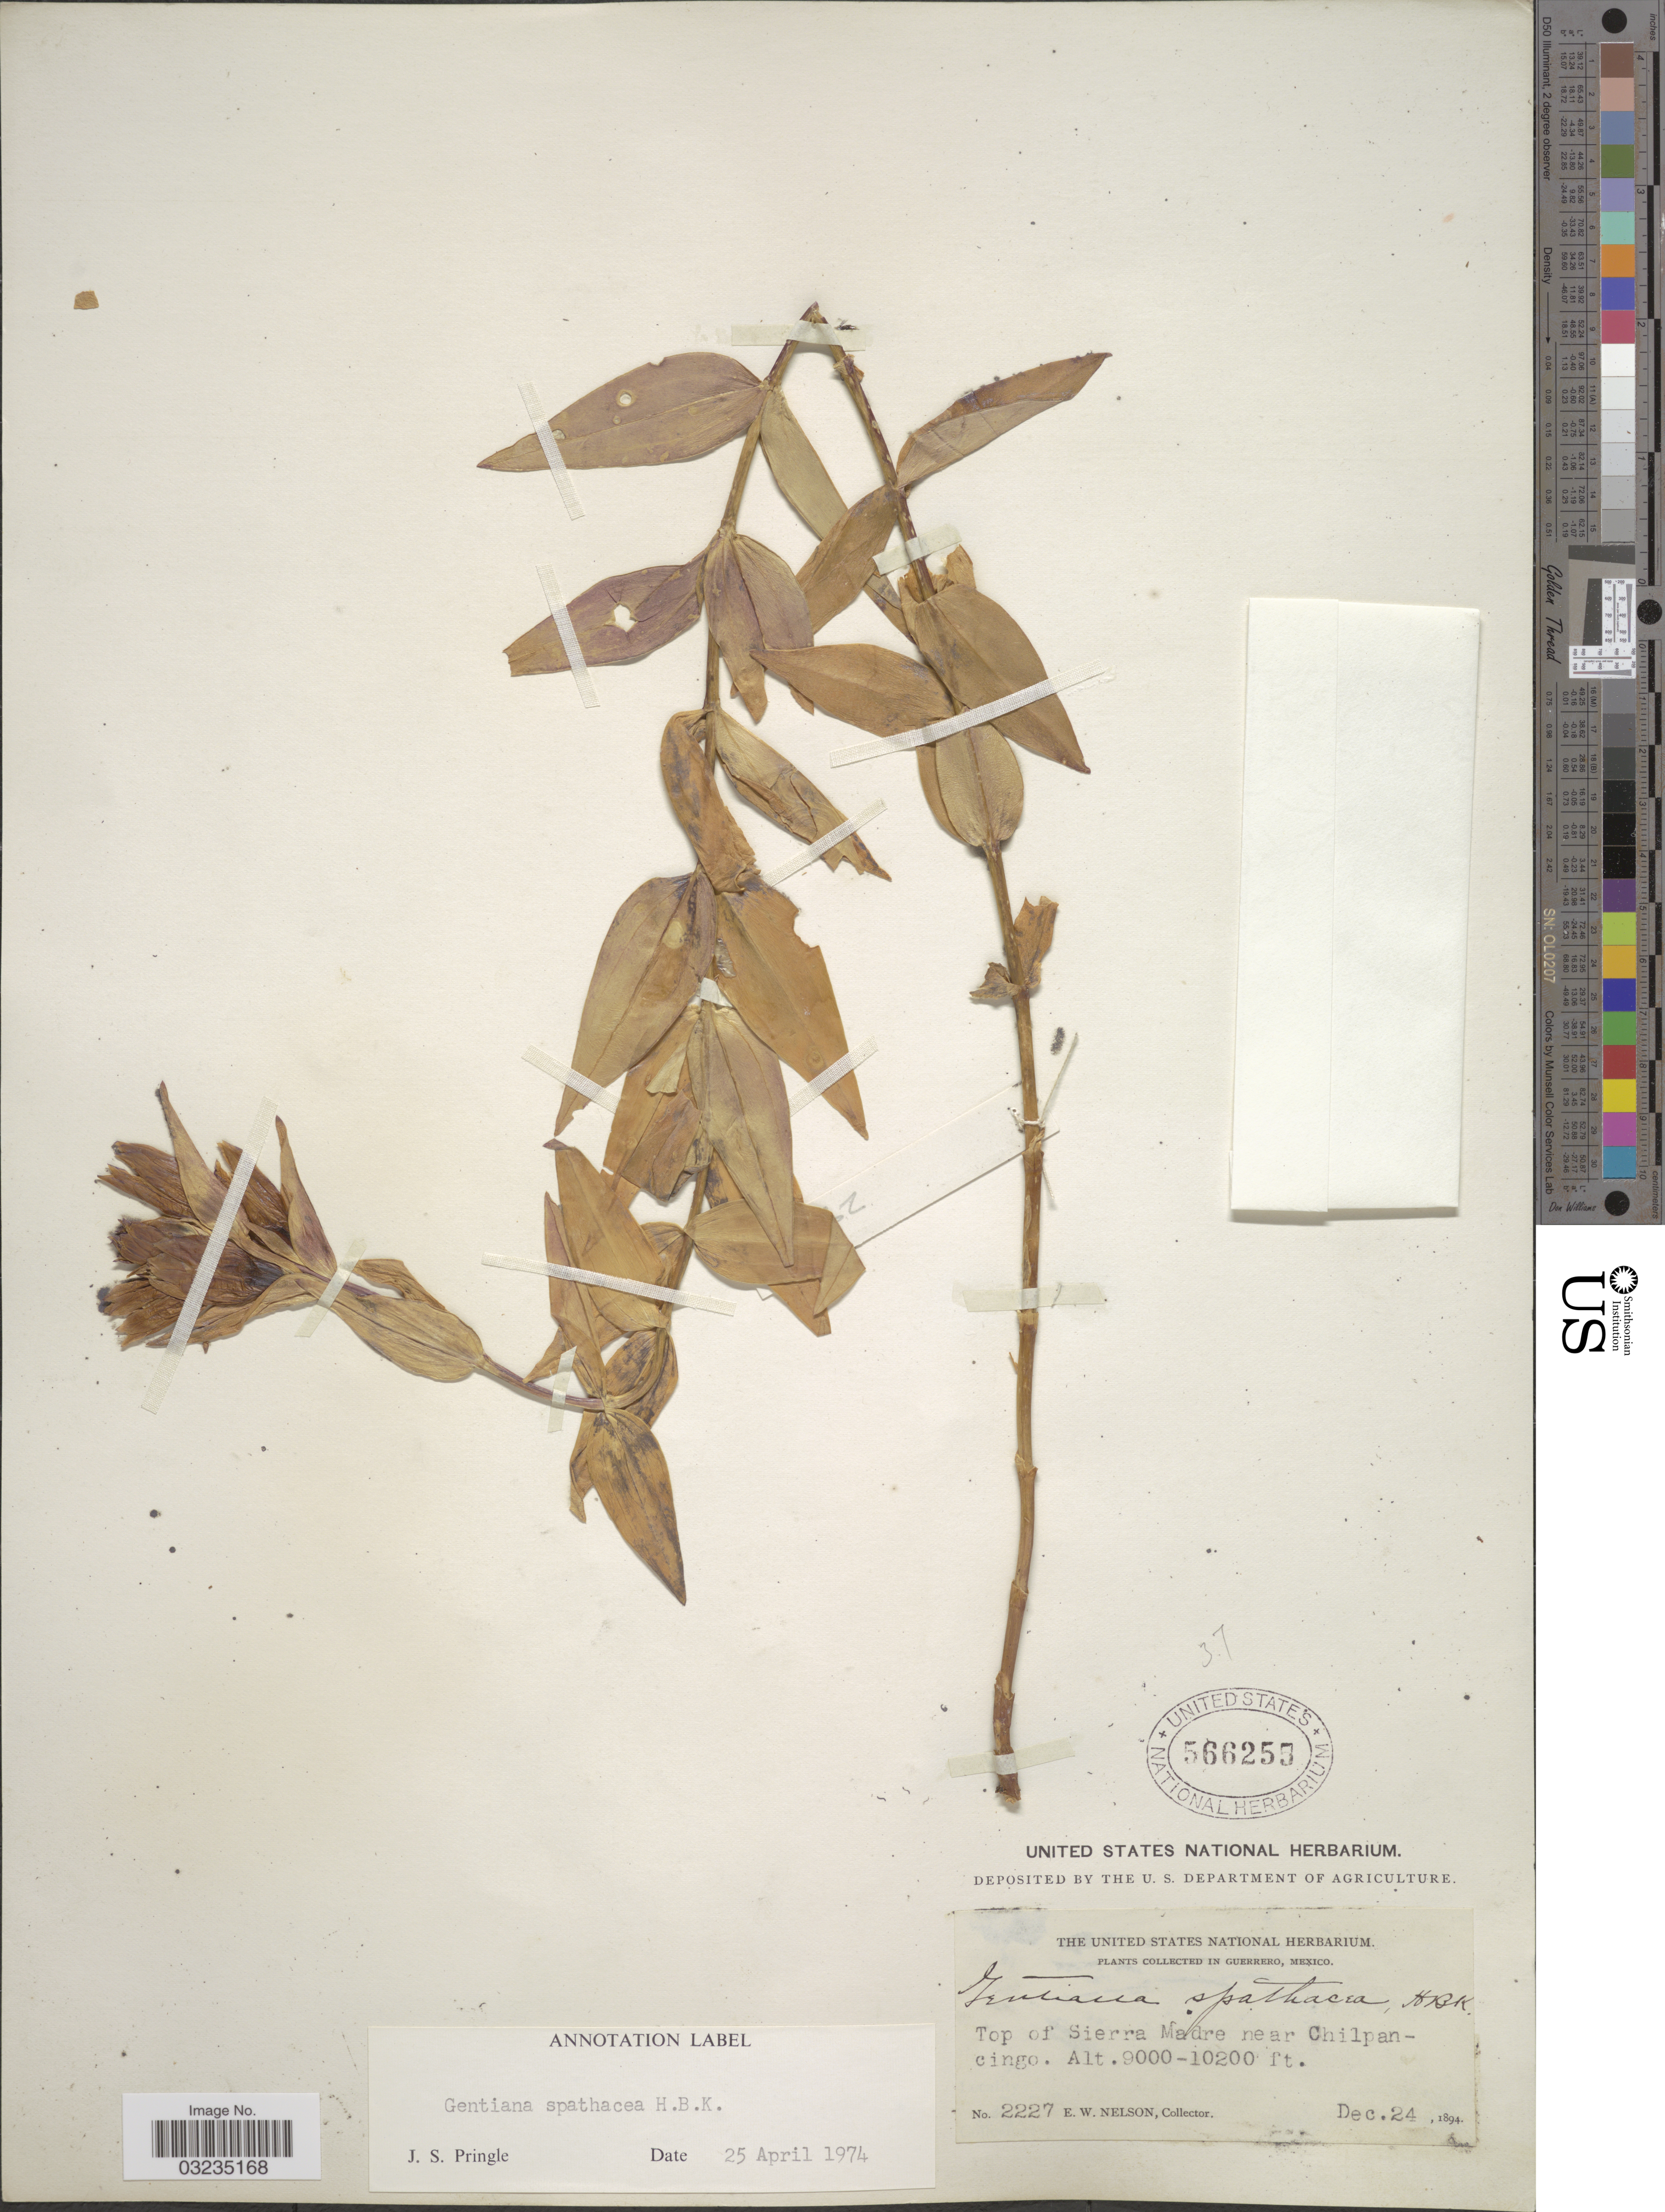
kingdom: Plantae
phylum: Tracheophyta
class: Magnoliopsida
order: Gentianales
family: Gentianaceae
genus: Gentiana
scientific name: Gentiana spathacea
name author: Kunth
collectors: E. W. Nelson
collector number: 2227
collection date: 1894-12-24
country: Mexico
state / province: Guerrero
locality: Top of Sierra Madre near Chilpancingo.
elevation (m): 2743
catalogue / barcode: US 566255